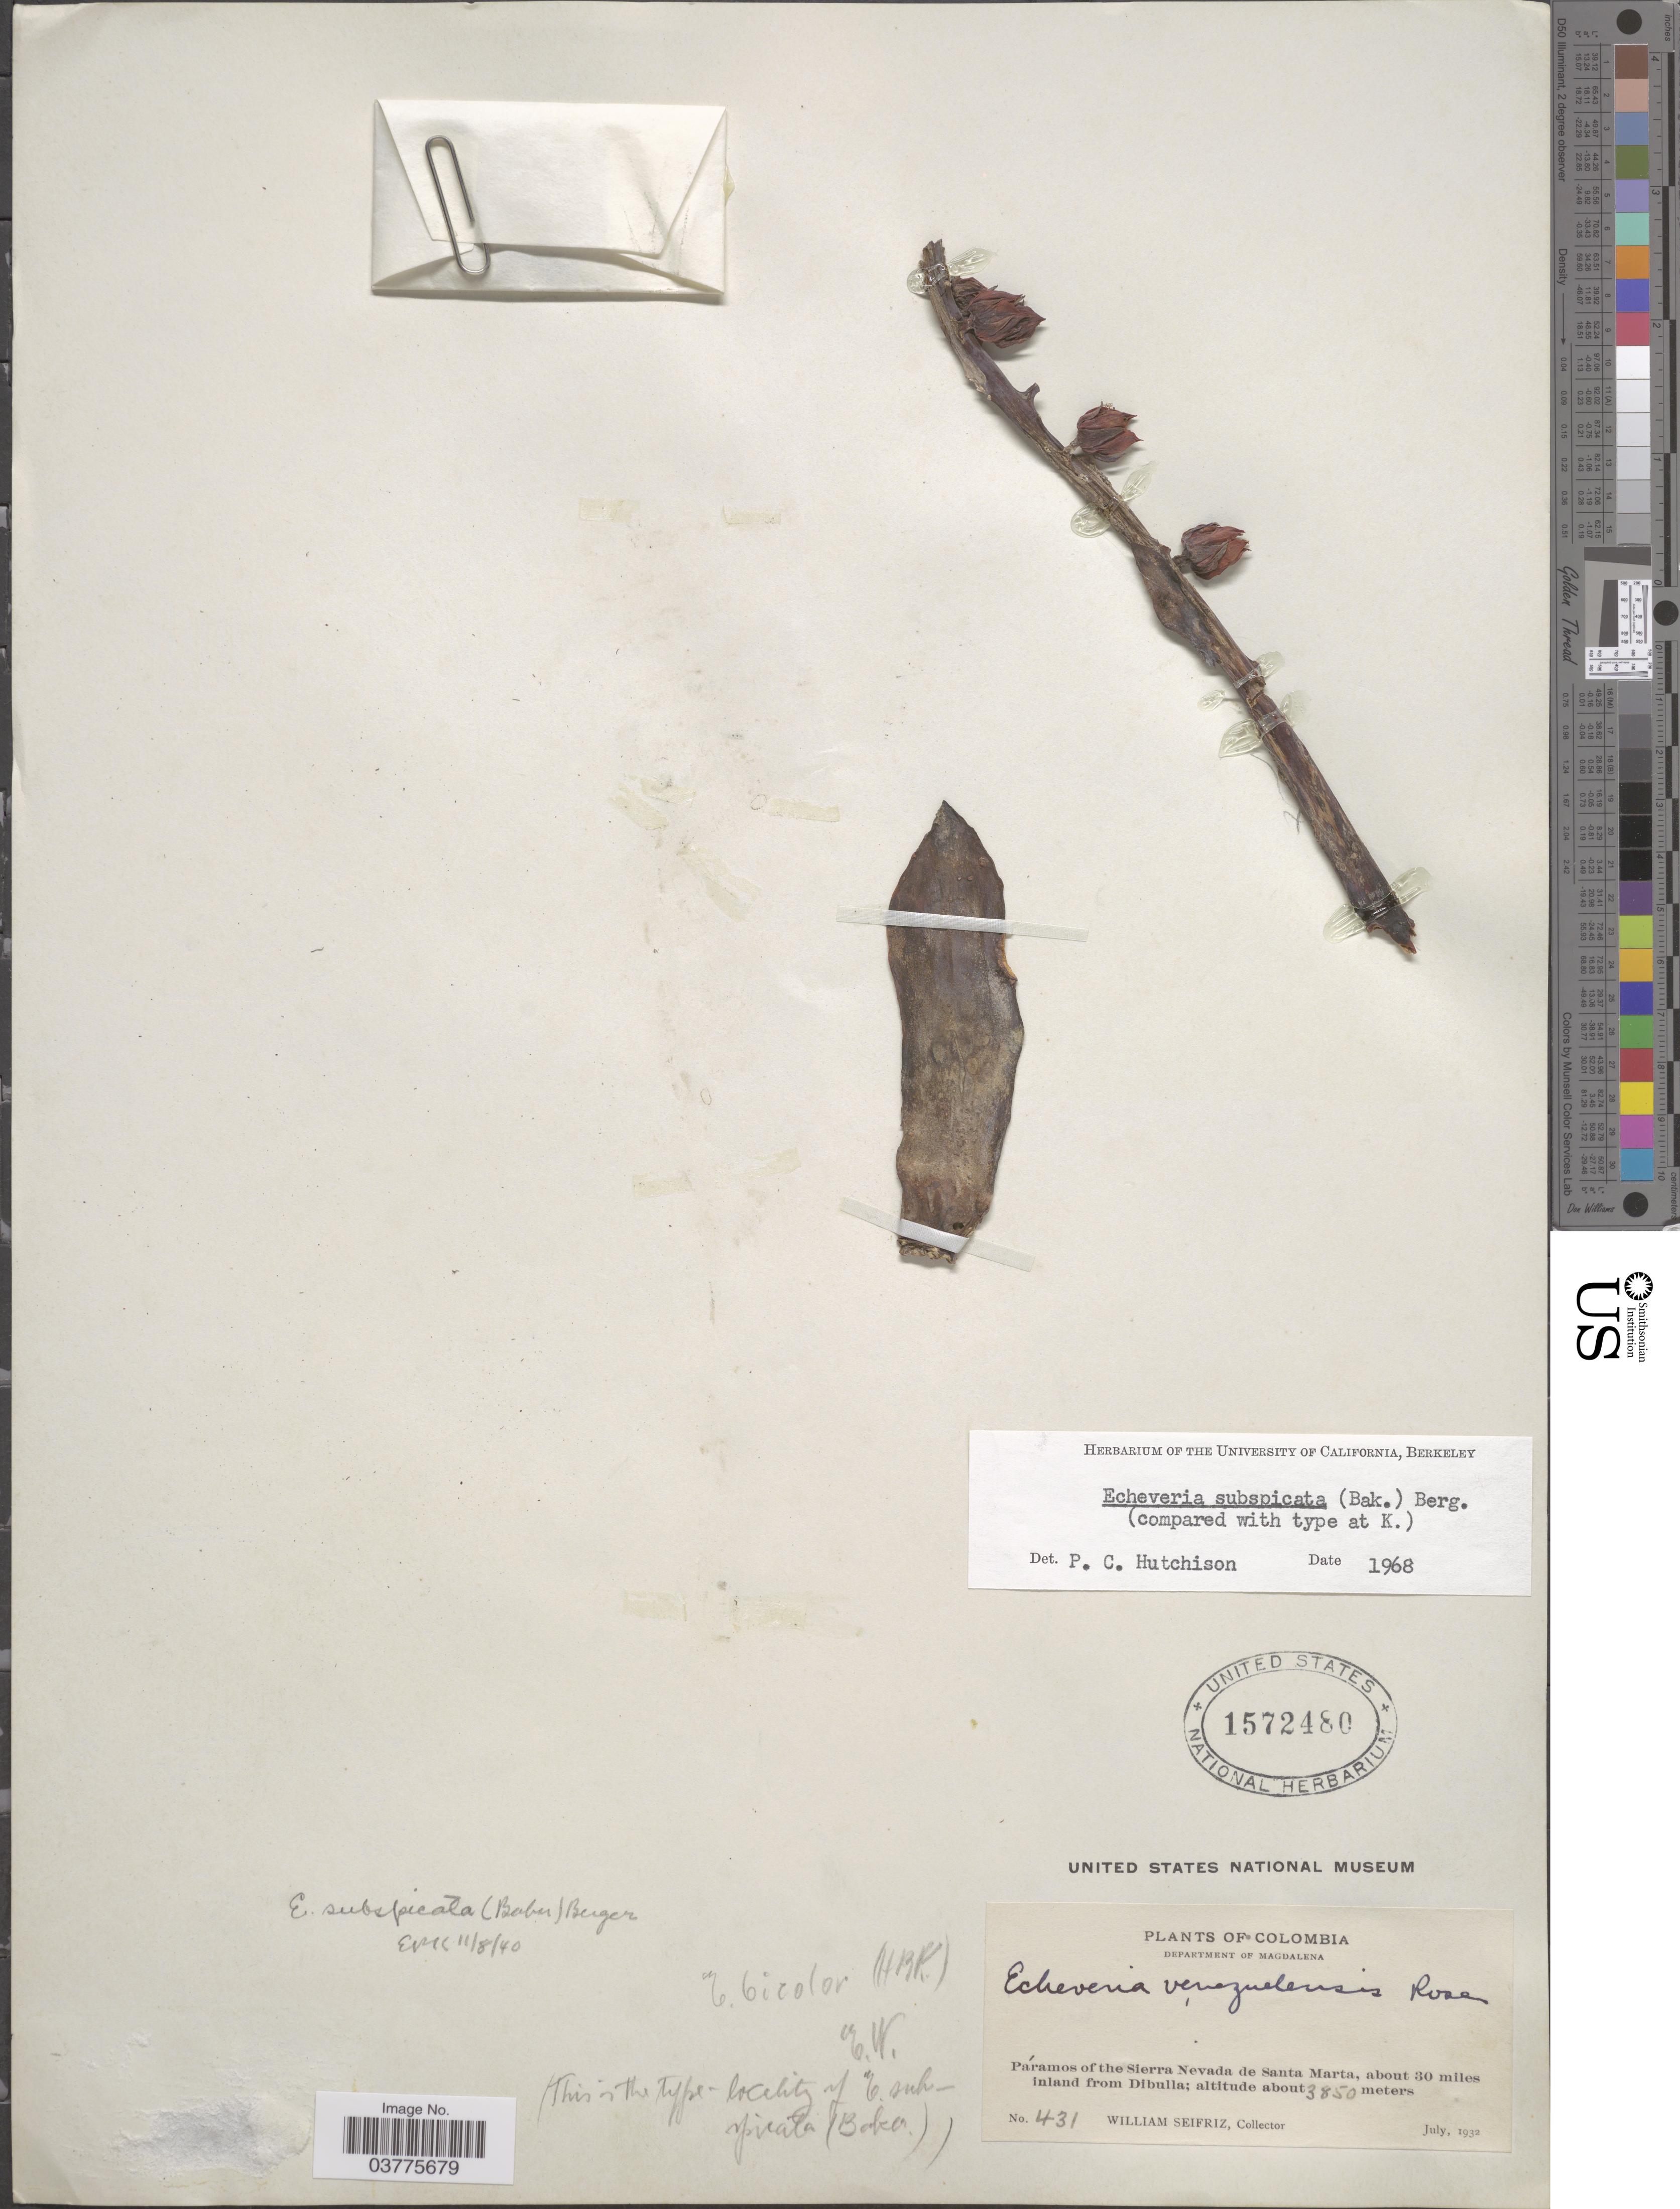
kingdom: Plantae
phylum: Tracheophyta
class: Magnoliopsida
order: Saxifragales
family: Crassulaceae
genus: Echeveria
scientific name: Echeveria bicolor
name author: (Kunth) E. Walther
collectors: W. Seifriz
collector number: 431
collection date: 1932-07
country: Colombia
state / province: Magdalena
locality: Department of Magdalena. Páramos of the Sierra Nevada de Santa Marta, about 30 miles inland from Dibulla.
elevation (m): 3850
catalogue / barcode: US 1572480